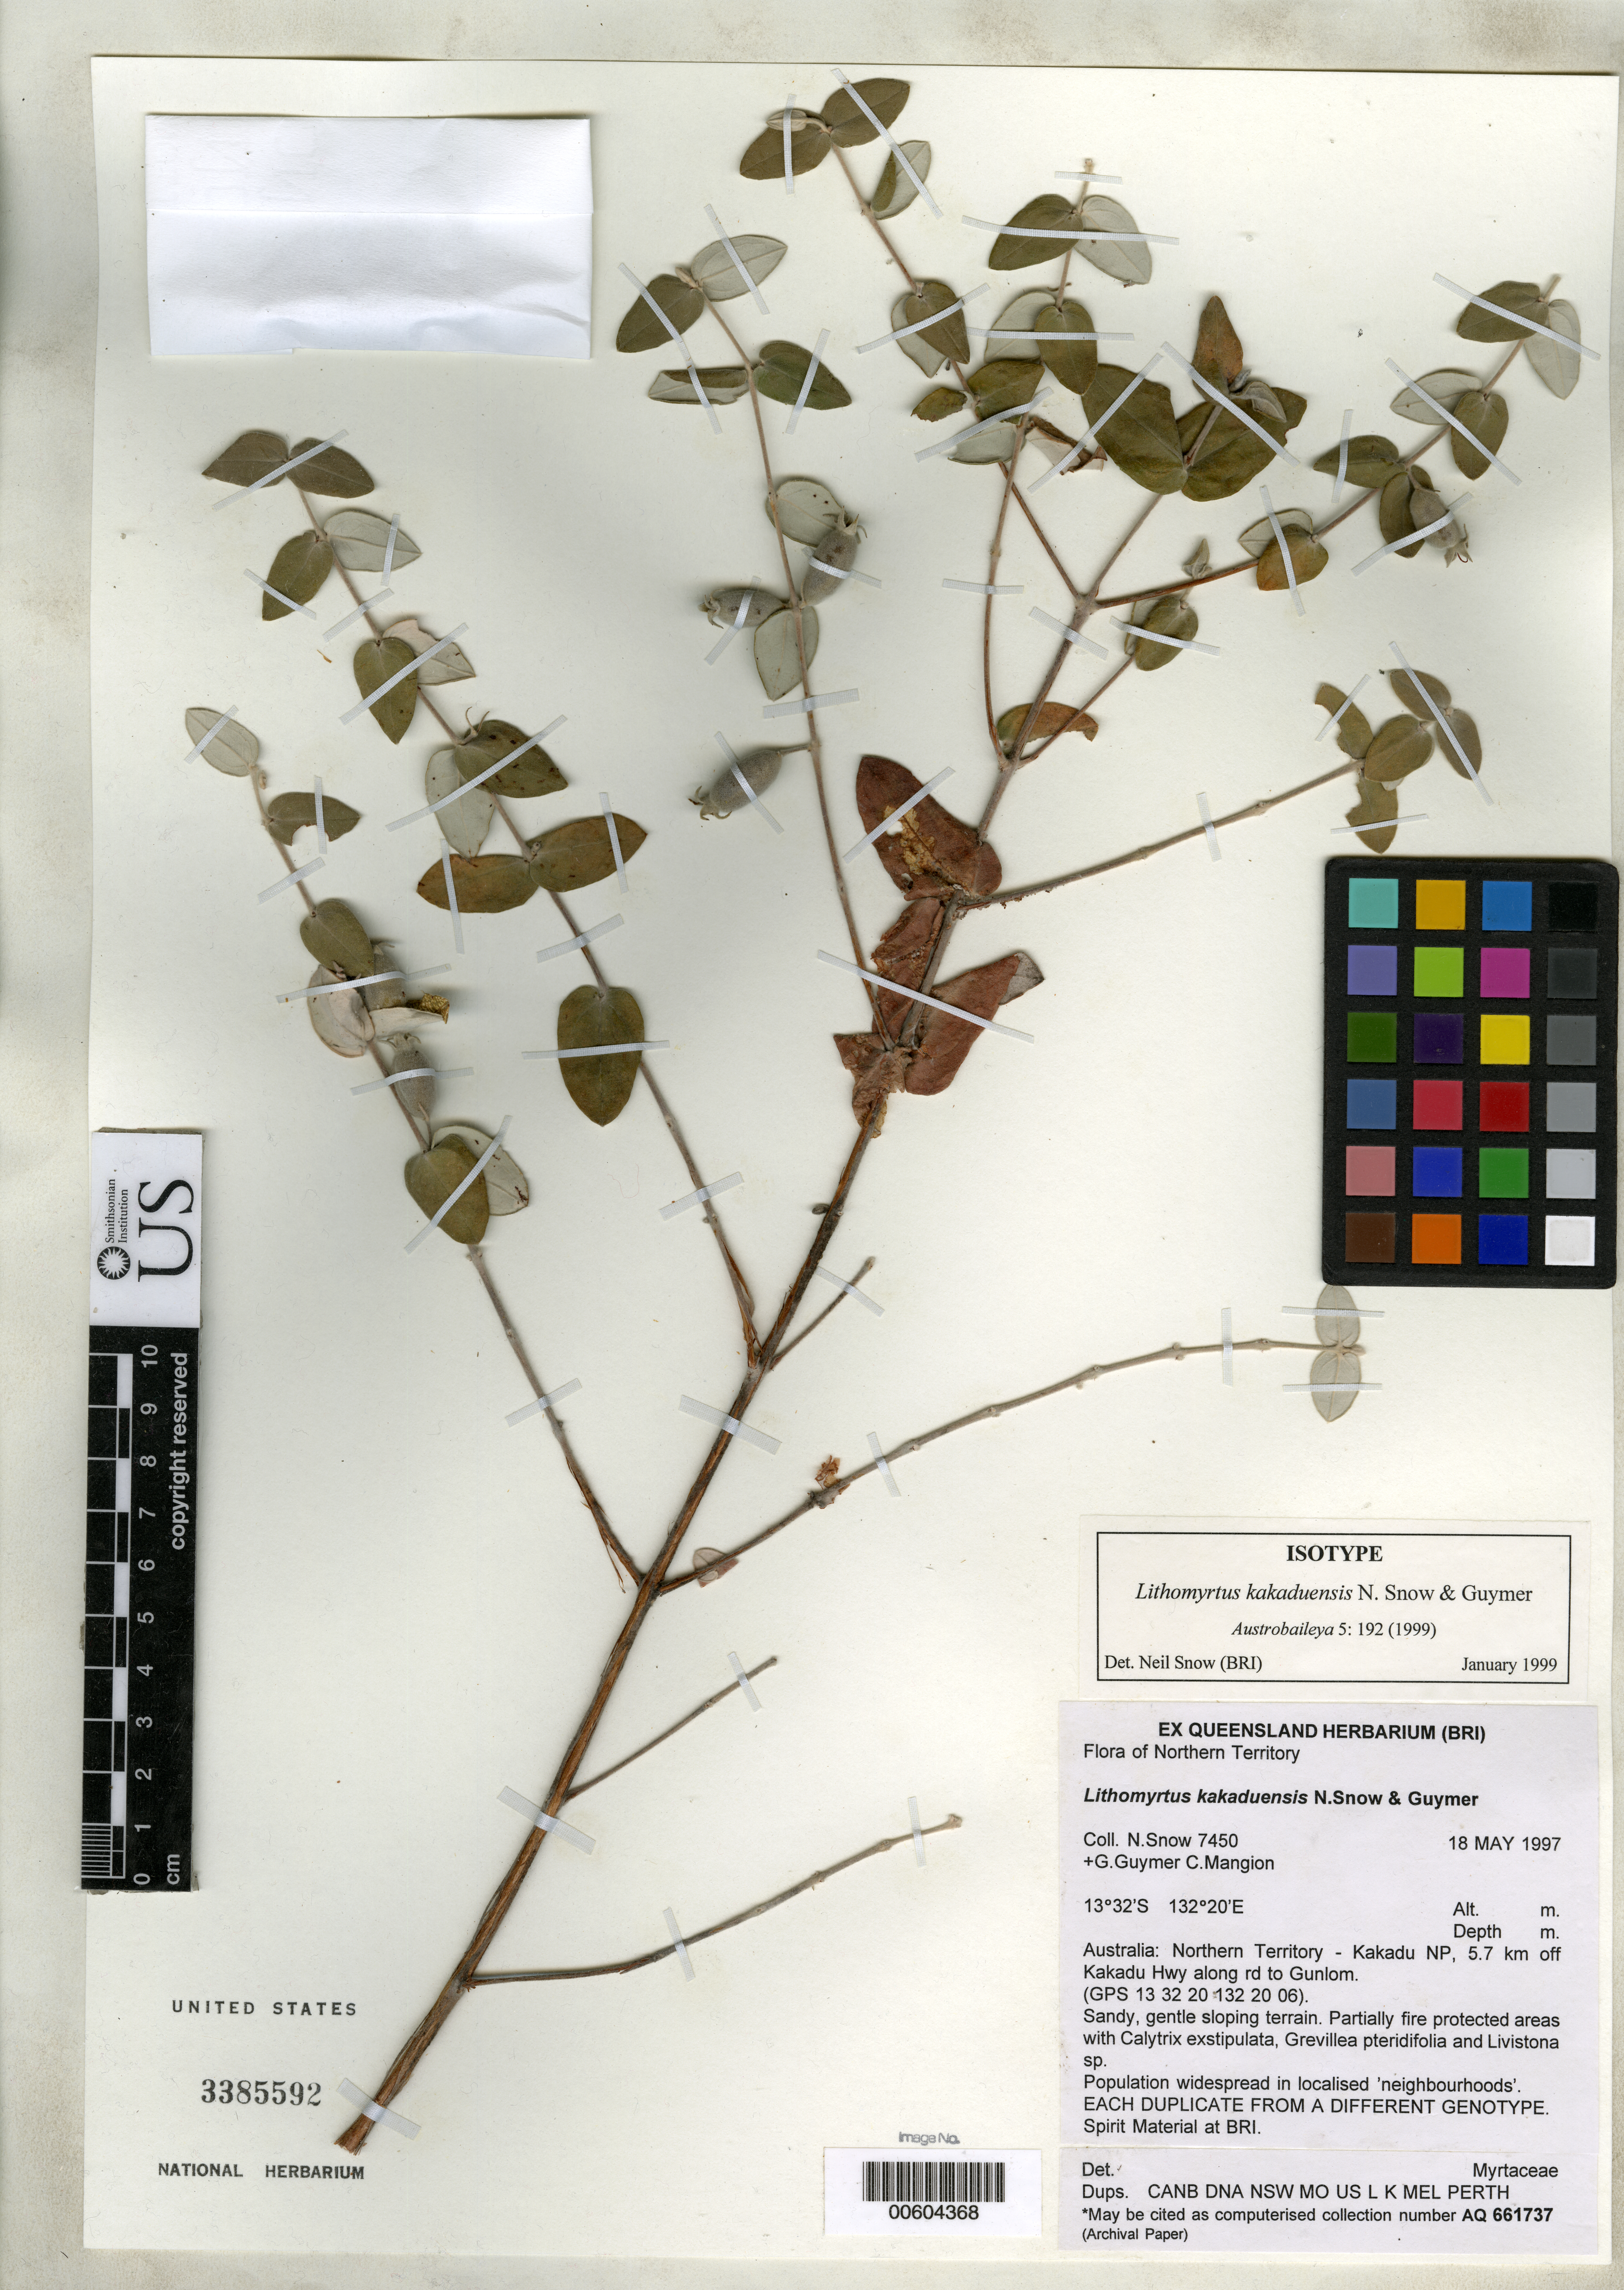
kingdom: Plantae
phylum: Tracheophyta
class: Magnoliopsida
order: Myrtales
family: Myrtaceae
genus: Lithomyrtus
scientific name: Lithomyrtus kakaduensis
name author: N. Snow & Guymer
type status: Isotype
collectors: N. Snow, G. P. Guymer & C. Mangion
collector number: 7450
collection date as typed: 19 May 1997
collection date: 1997-05-19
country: Australia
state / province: Northern Territory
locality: Kakadu N. P., 5.7. km off Kakadu highway along road to Gunlom.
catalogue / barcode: US 3385592